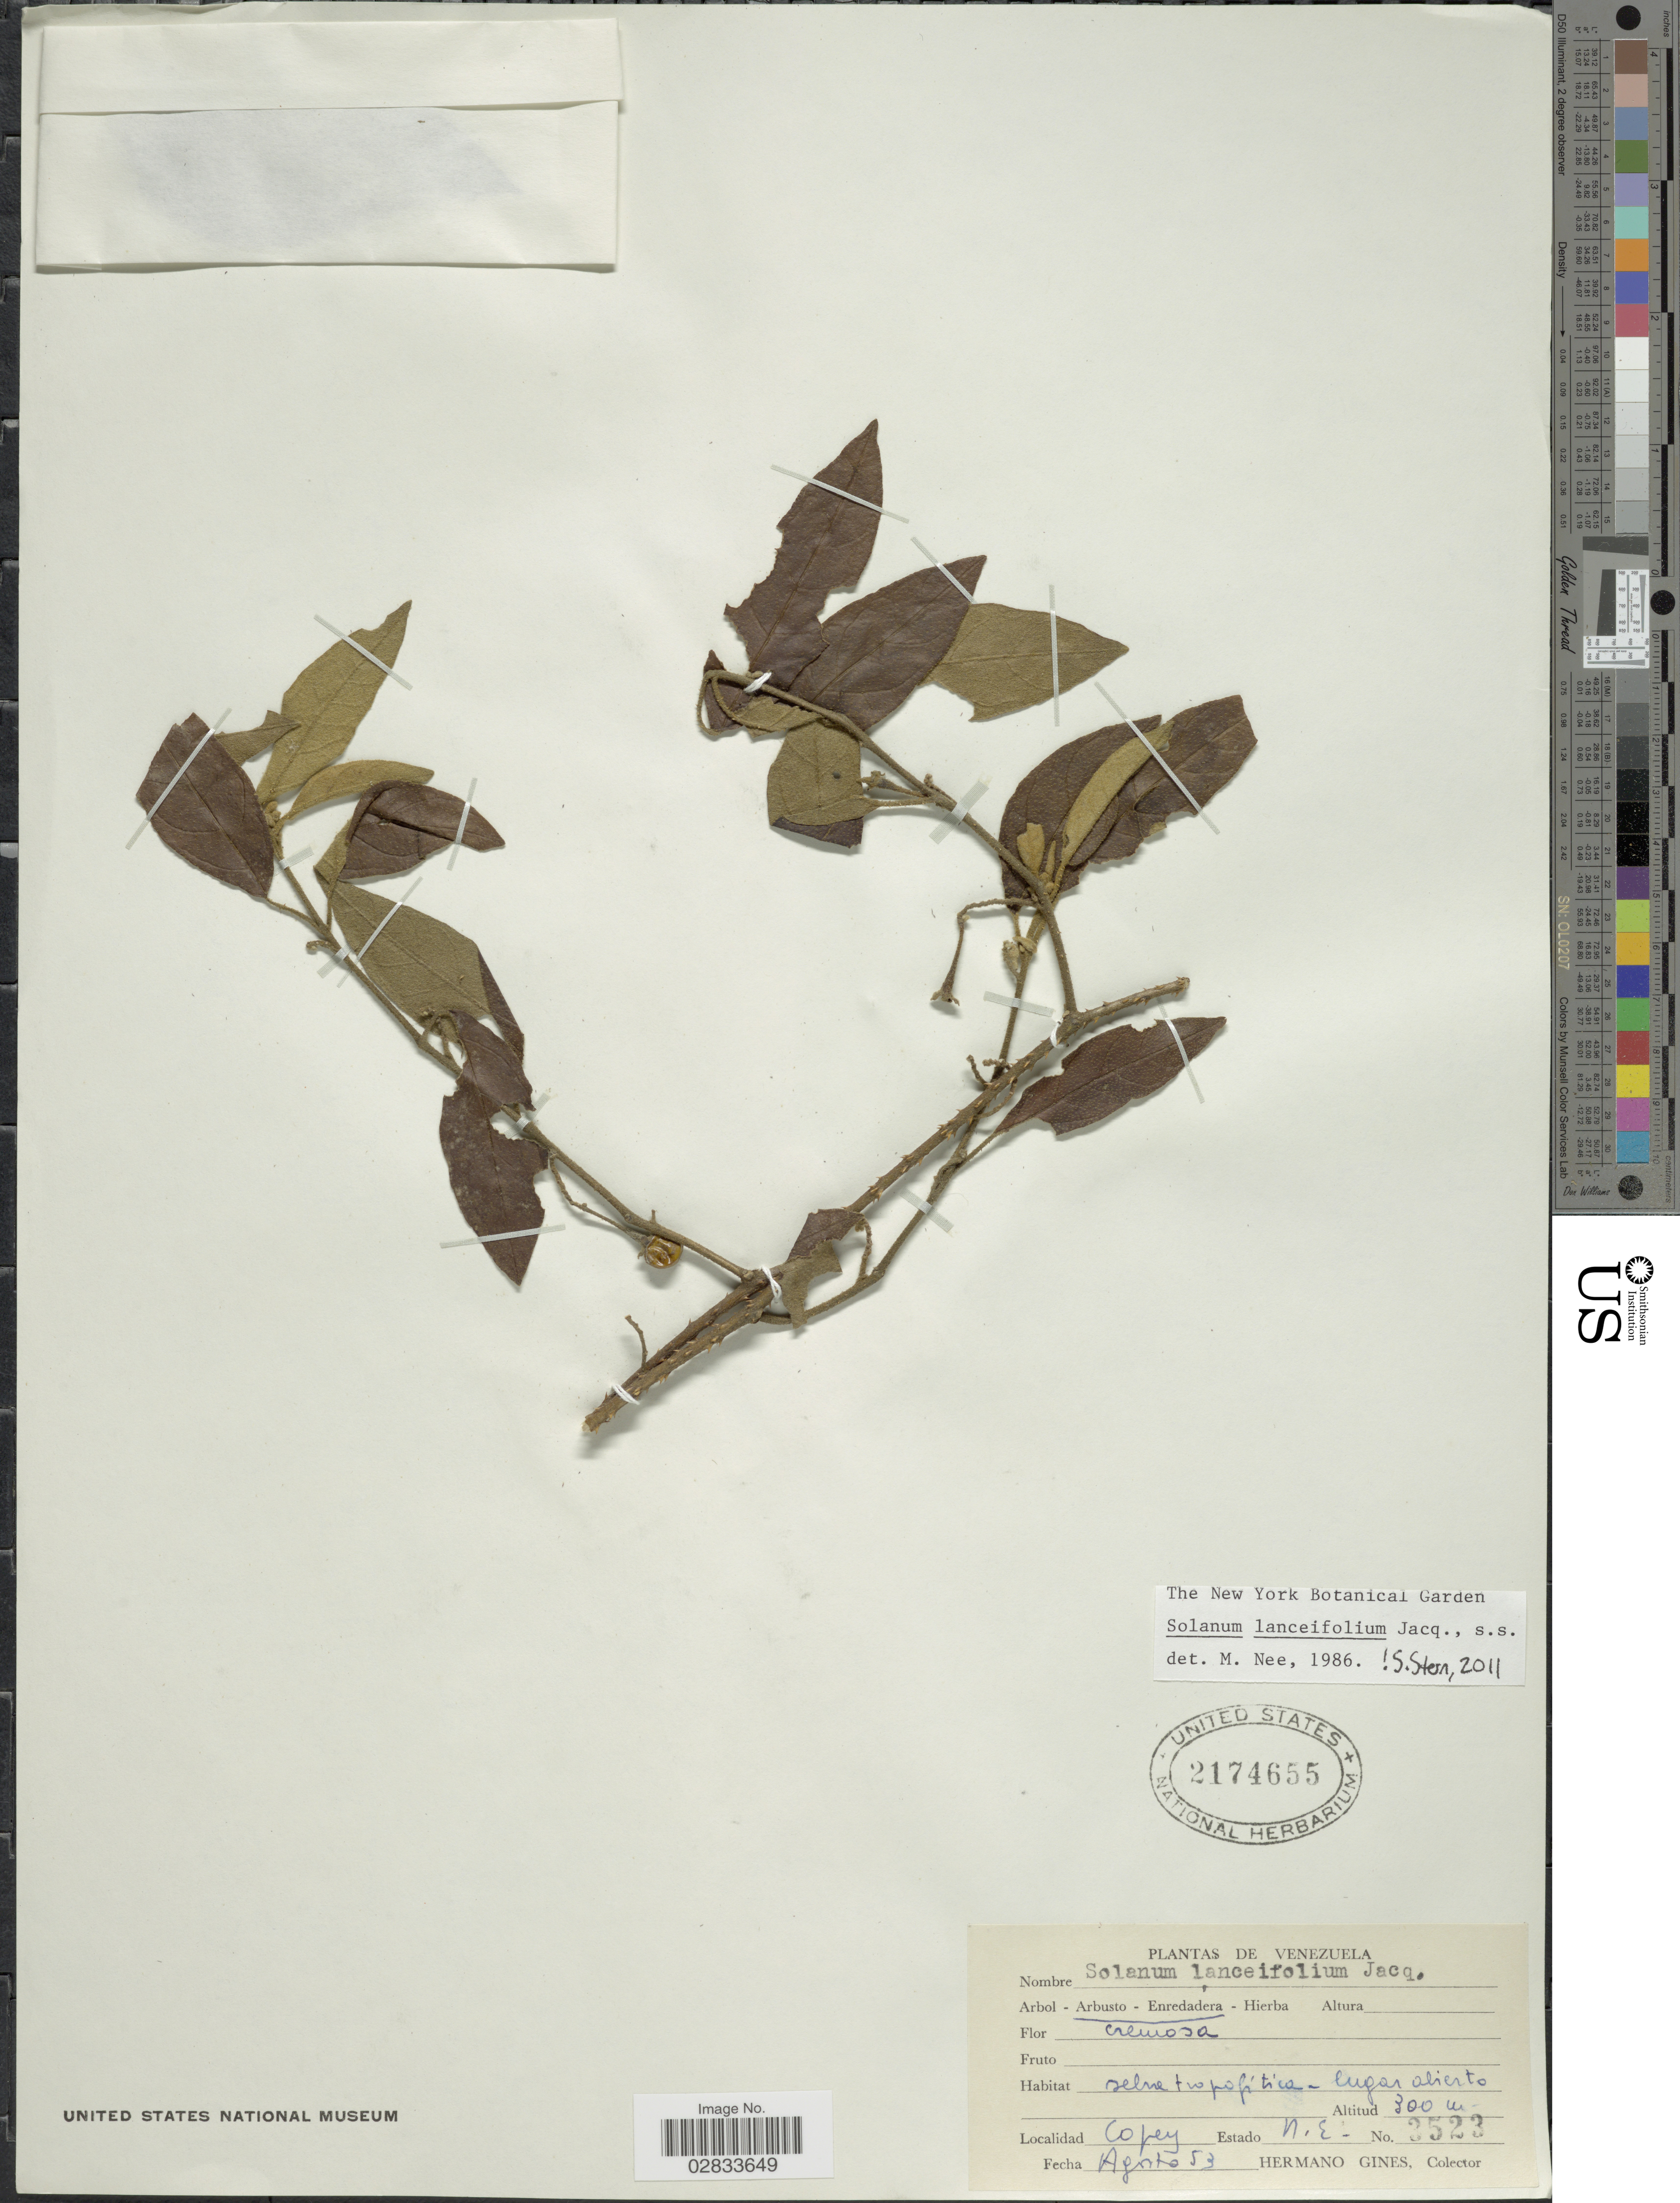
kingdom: Plantae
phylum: Tracheophyta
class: Magnoliopsida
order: Solanales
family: Solanaceae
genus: Solanum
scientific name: Solanum lanceifolium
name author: Jacq.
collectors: Bro. Gines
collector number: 3523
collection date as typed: Transcribed d/m/y: /8/53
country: Venezuela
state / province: Nueva Esparta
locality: Copey, Estado N.E.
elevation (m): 300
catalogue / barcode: US 2174655